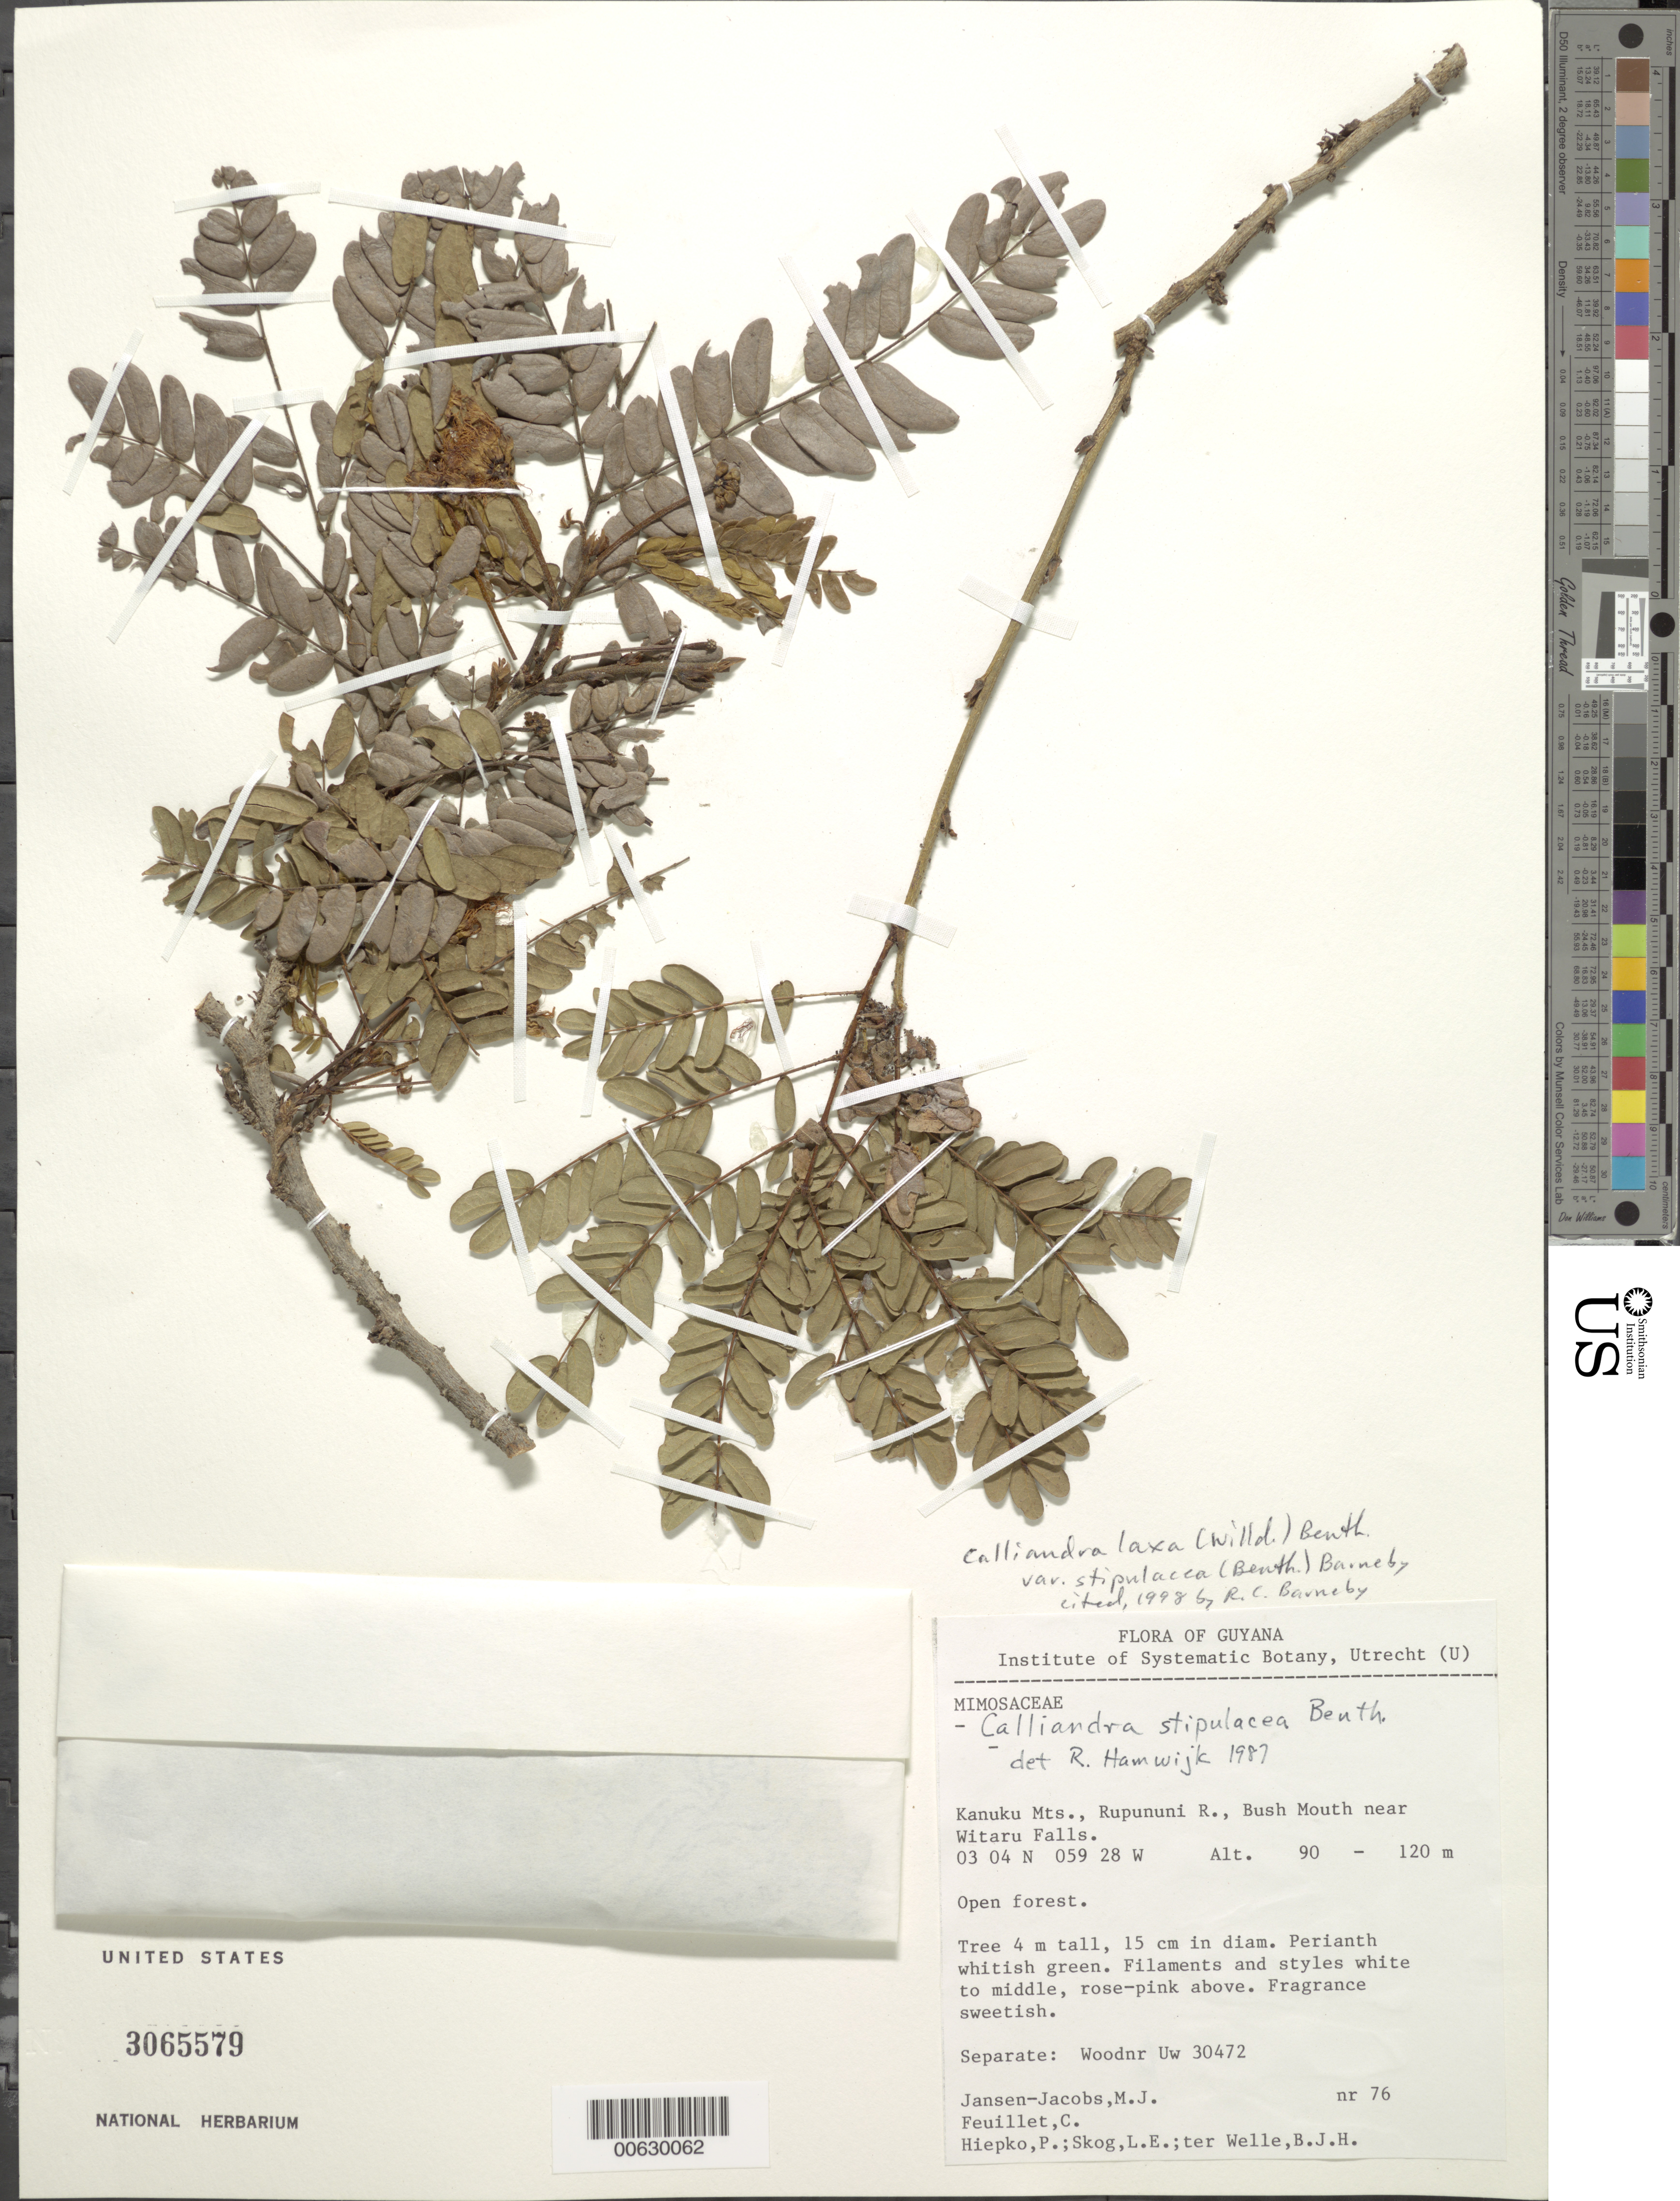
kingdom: Plantae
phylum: Tracheophyta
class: Magnoliopsida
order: Fabales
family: Fabaceae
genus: Calliandra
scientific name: Calliandra laxa var. stipulacea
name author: (Benth.) Barneby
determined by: Barneby, Rupert C., (NY)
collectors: M. J. Jansen-Jacobs, C. Feuillet, P. H. Hiepko, L. E. Skog & B. Welle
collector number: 76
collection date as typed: Feb-85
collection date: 1985-02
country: Guyana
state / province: U. Takutu-U. Essequibo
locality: Kanuku Mts., Rupununi R., Bush Mouth near Witaru Falls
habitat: Open forest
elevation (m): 90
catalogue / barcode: US 3065579